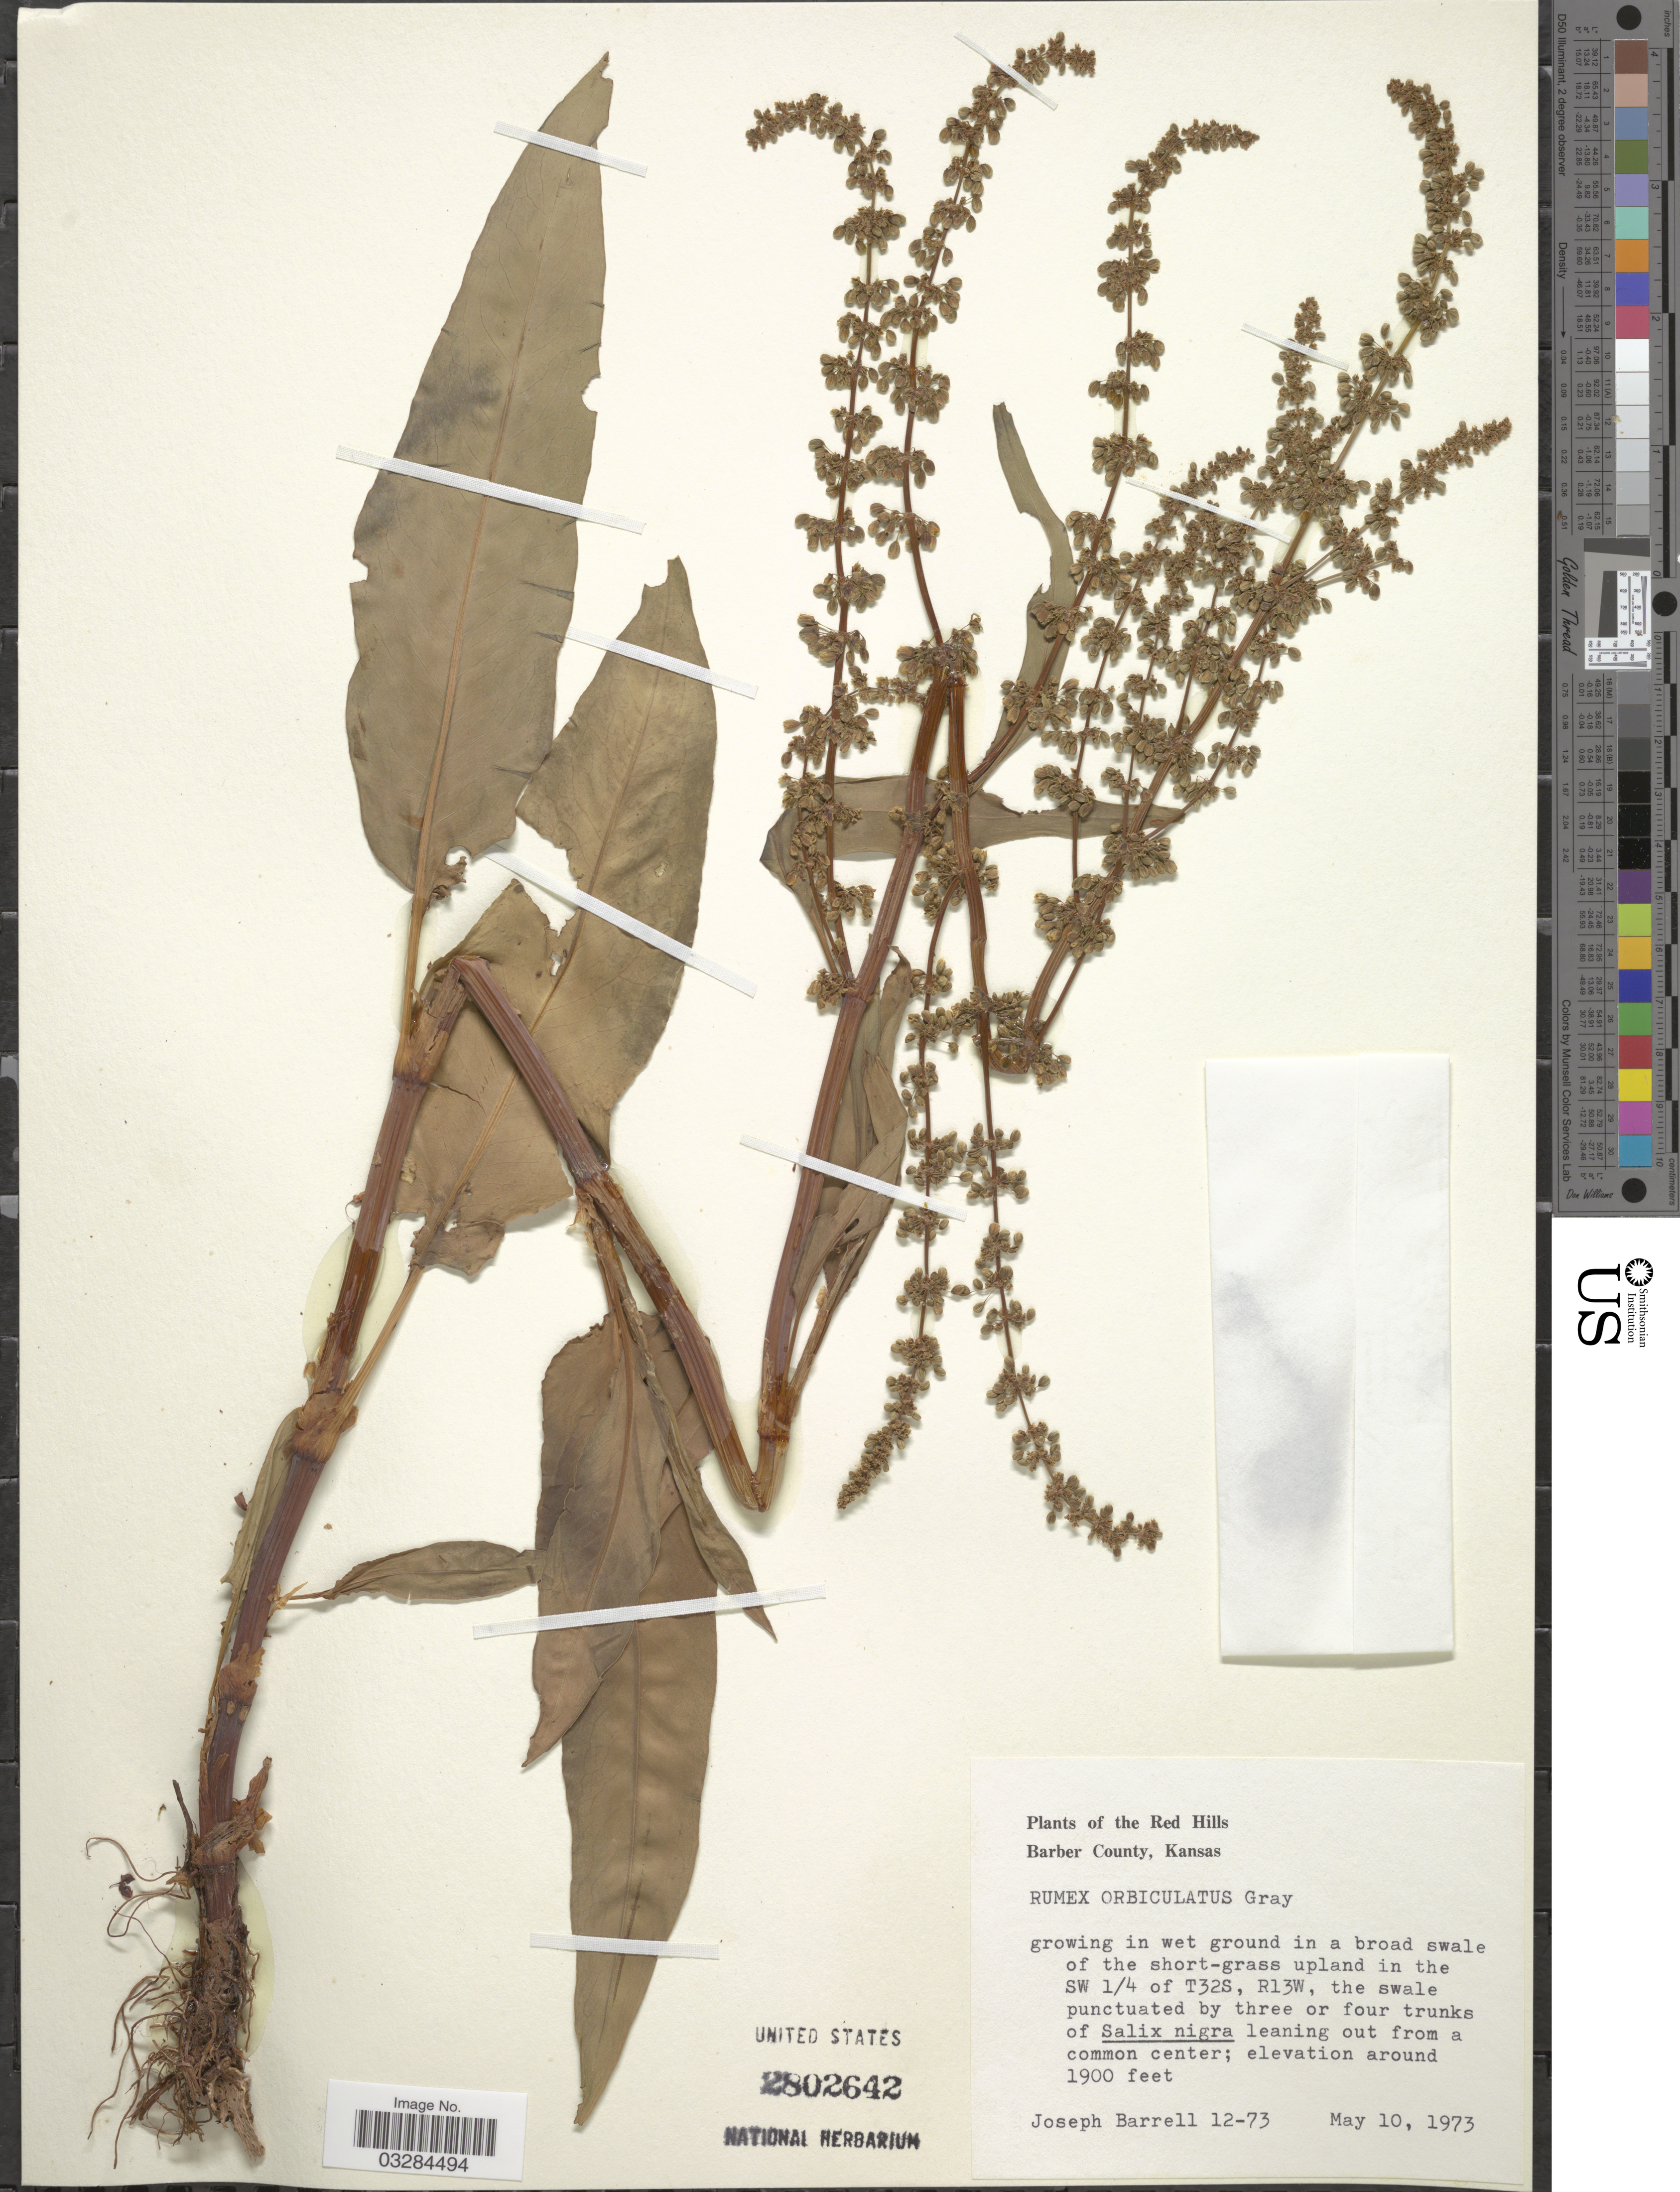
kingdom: Plantae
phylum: Tracheophyta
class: Magnoliopsida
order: Caryophyllales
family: Polygonaceae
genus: Rumex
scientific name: Rumex orbiculatus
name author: A. Gray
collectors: J. Barrell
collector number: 12-73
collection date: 1973-05-10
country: United States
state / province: Kansas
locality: The Red Hills, Barber County, SW ¼ of T23S, R13W.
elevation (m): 579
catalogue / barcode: US 2802642